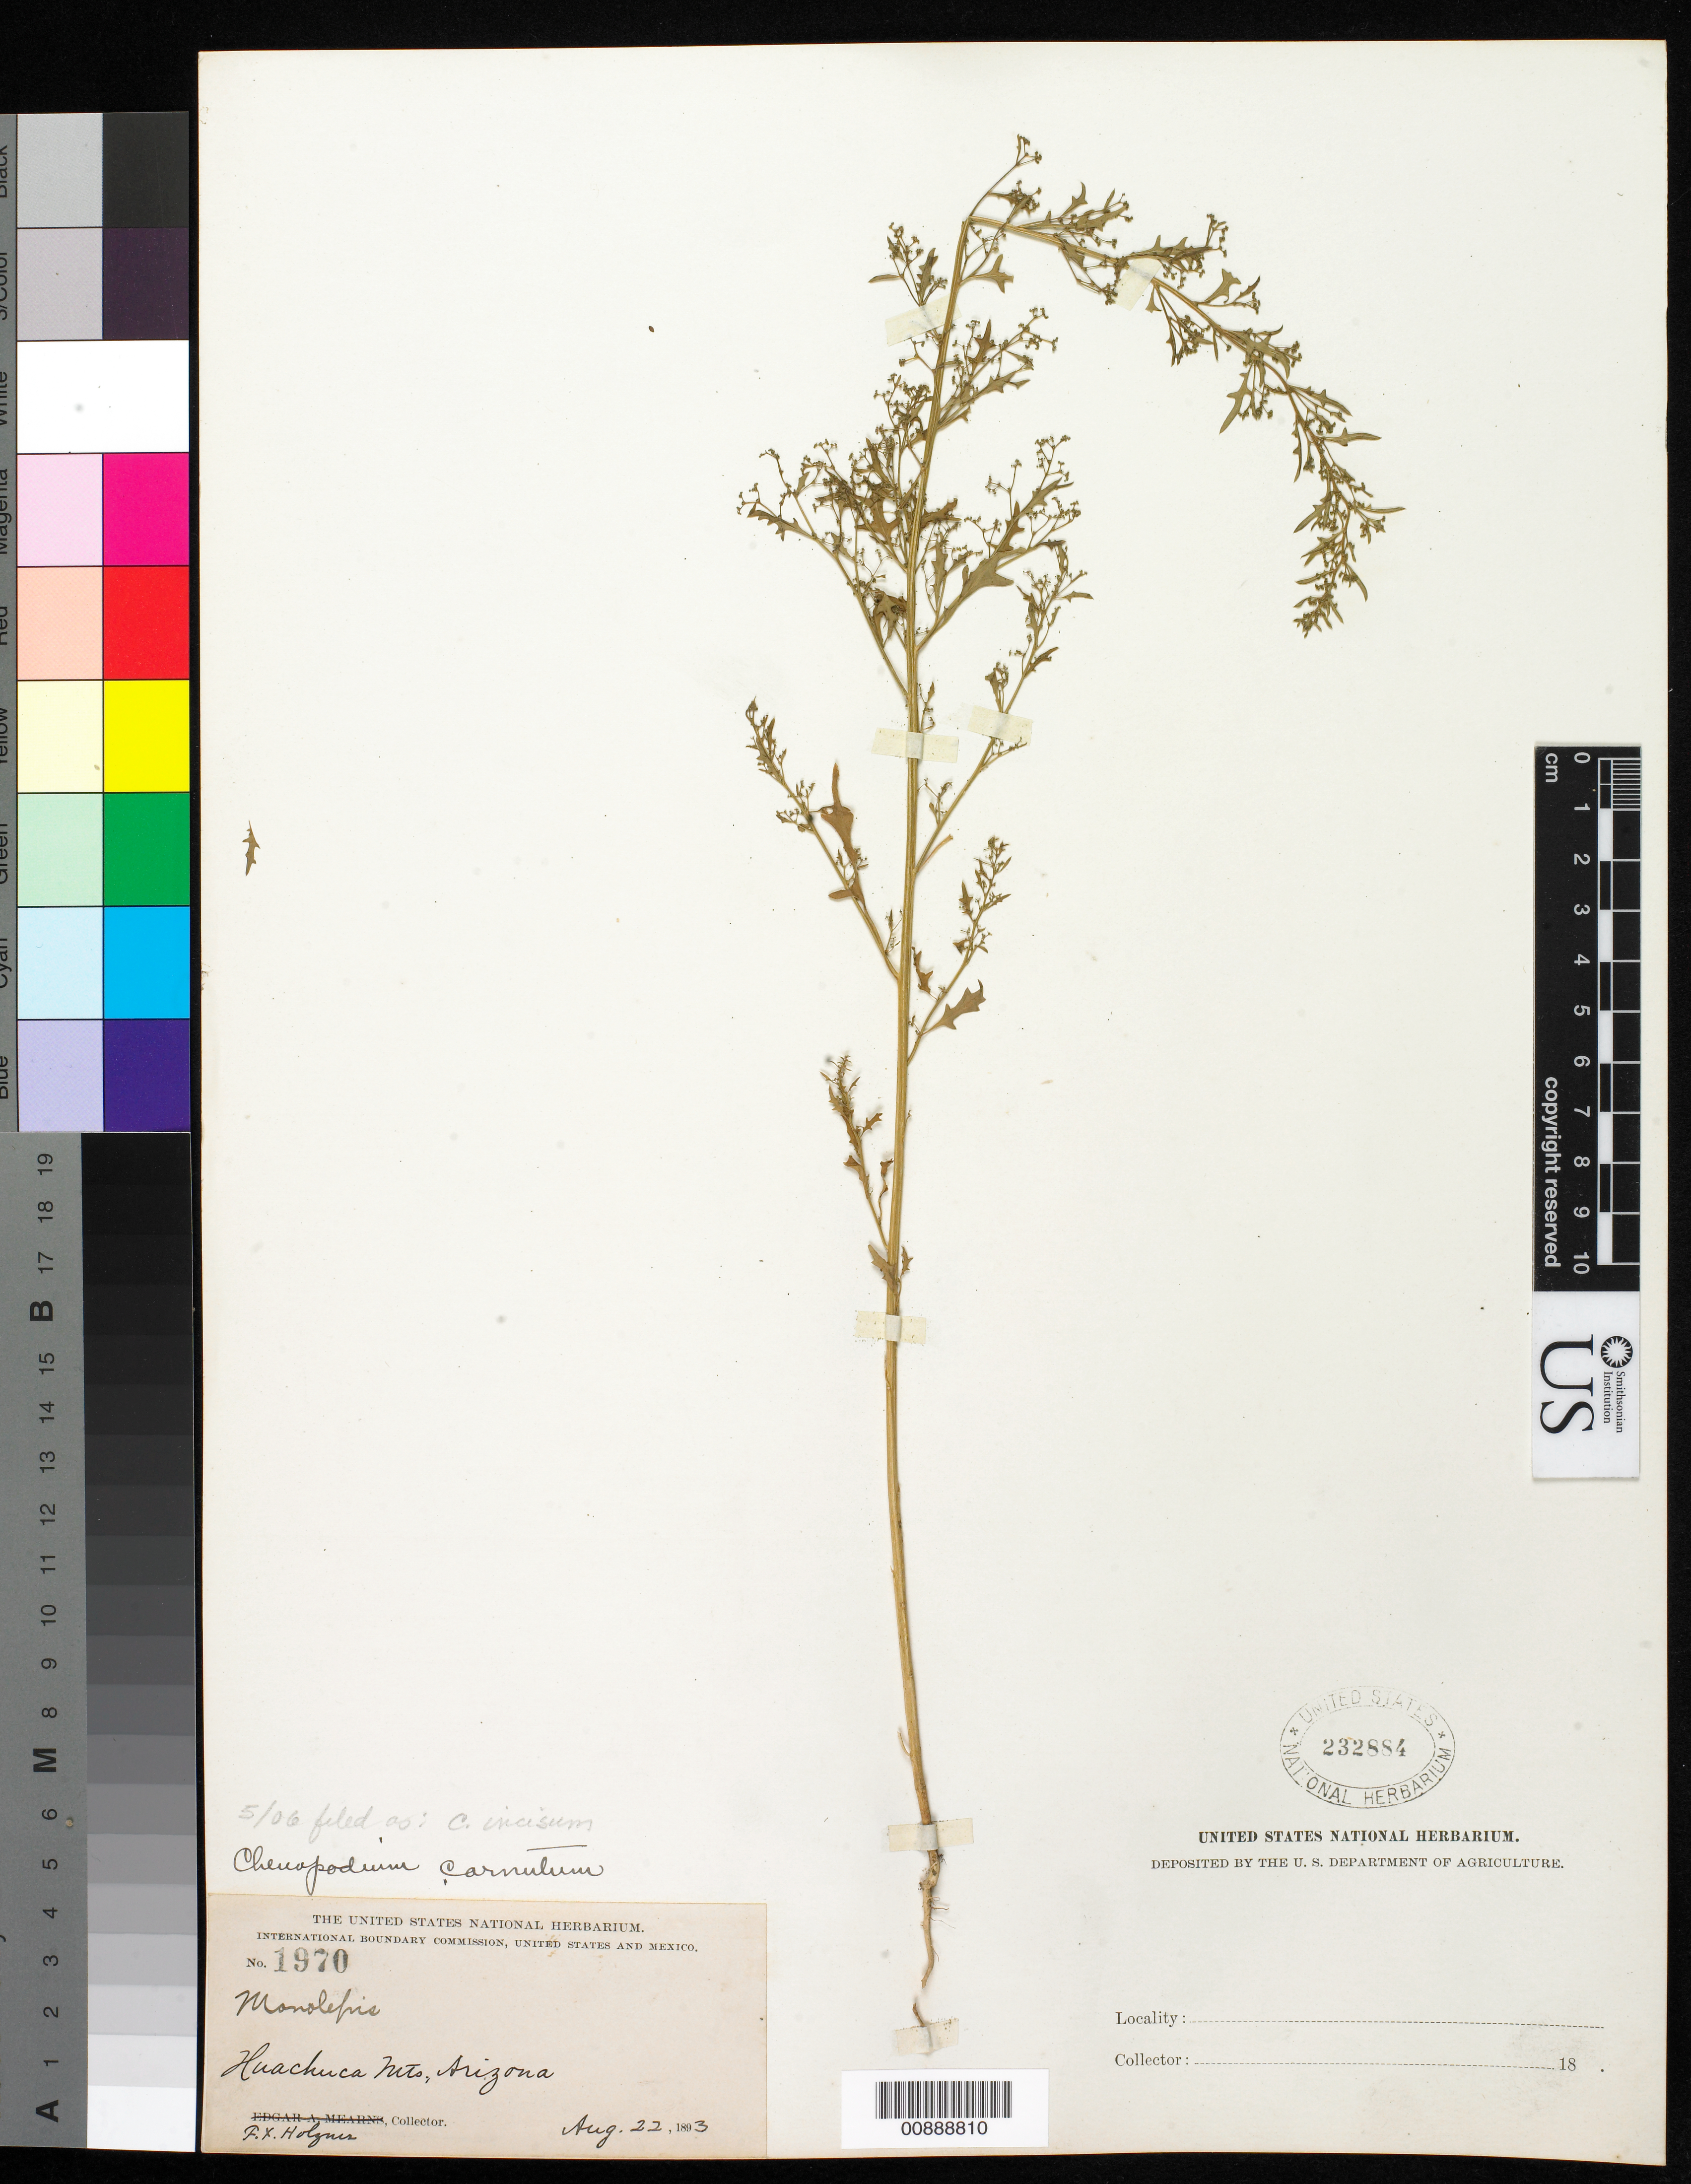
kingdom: Plantae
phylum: Tracheophyta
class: Magnoliopsida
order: Caryophyllales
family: Amaranthaceae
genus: Chenopodium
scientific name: Chenopodium incisum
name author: Poir.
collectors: F. X. Holzner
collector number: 1970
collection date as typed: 22 Aug 1893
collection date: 1893-08-22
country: United States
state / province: Arizona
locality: Huachuca Mts.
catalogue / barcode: US 232884